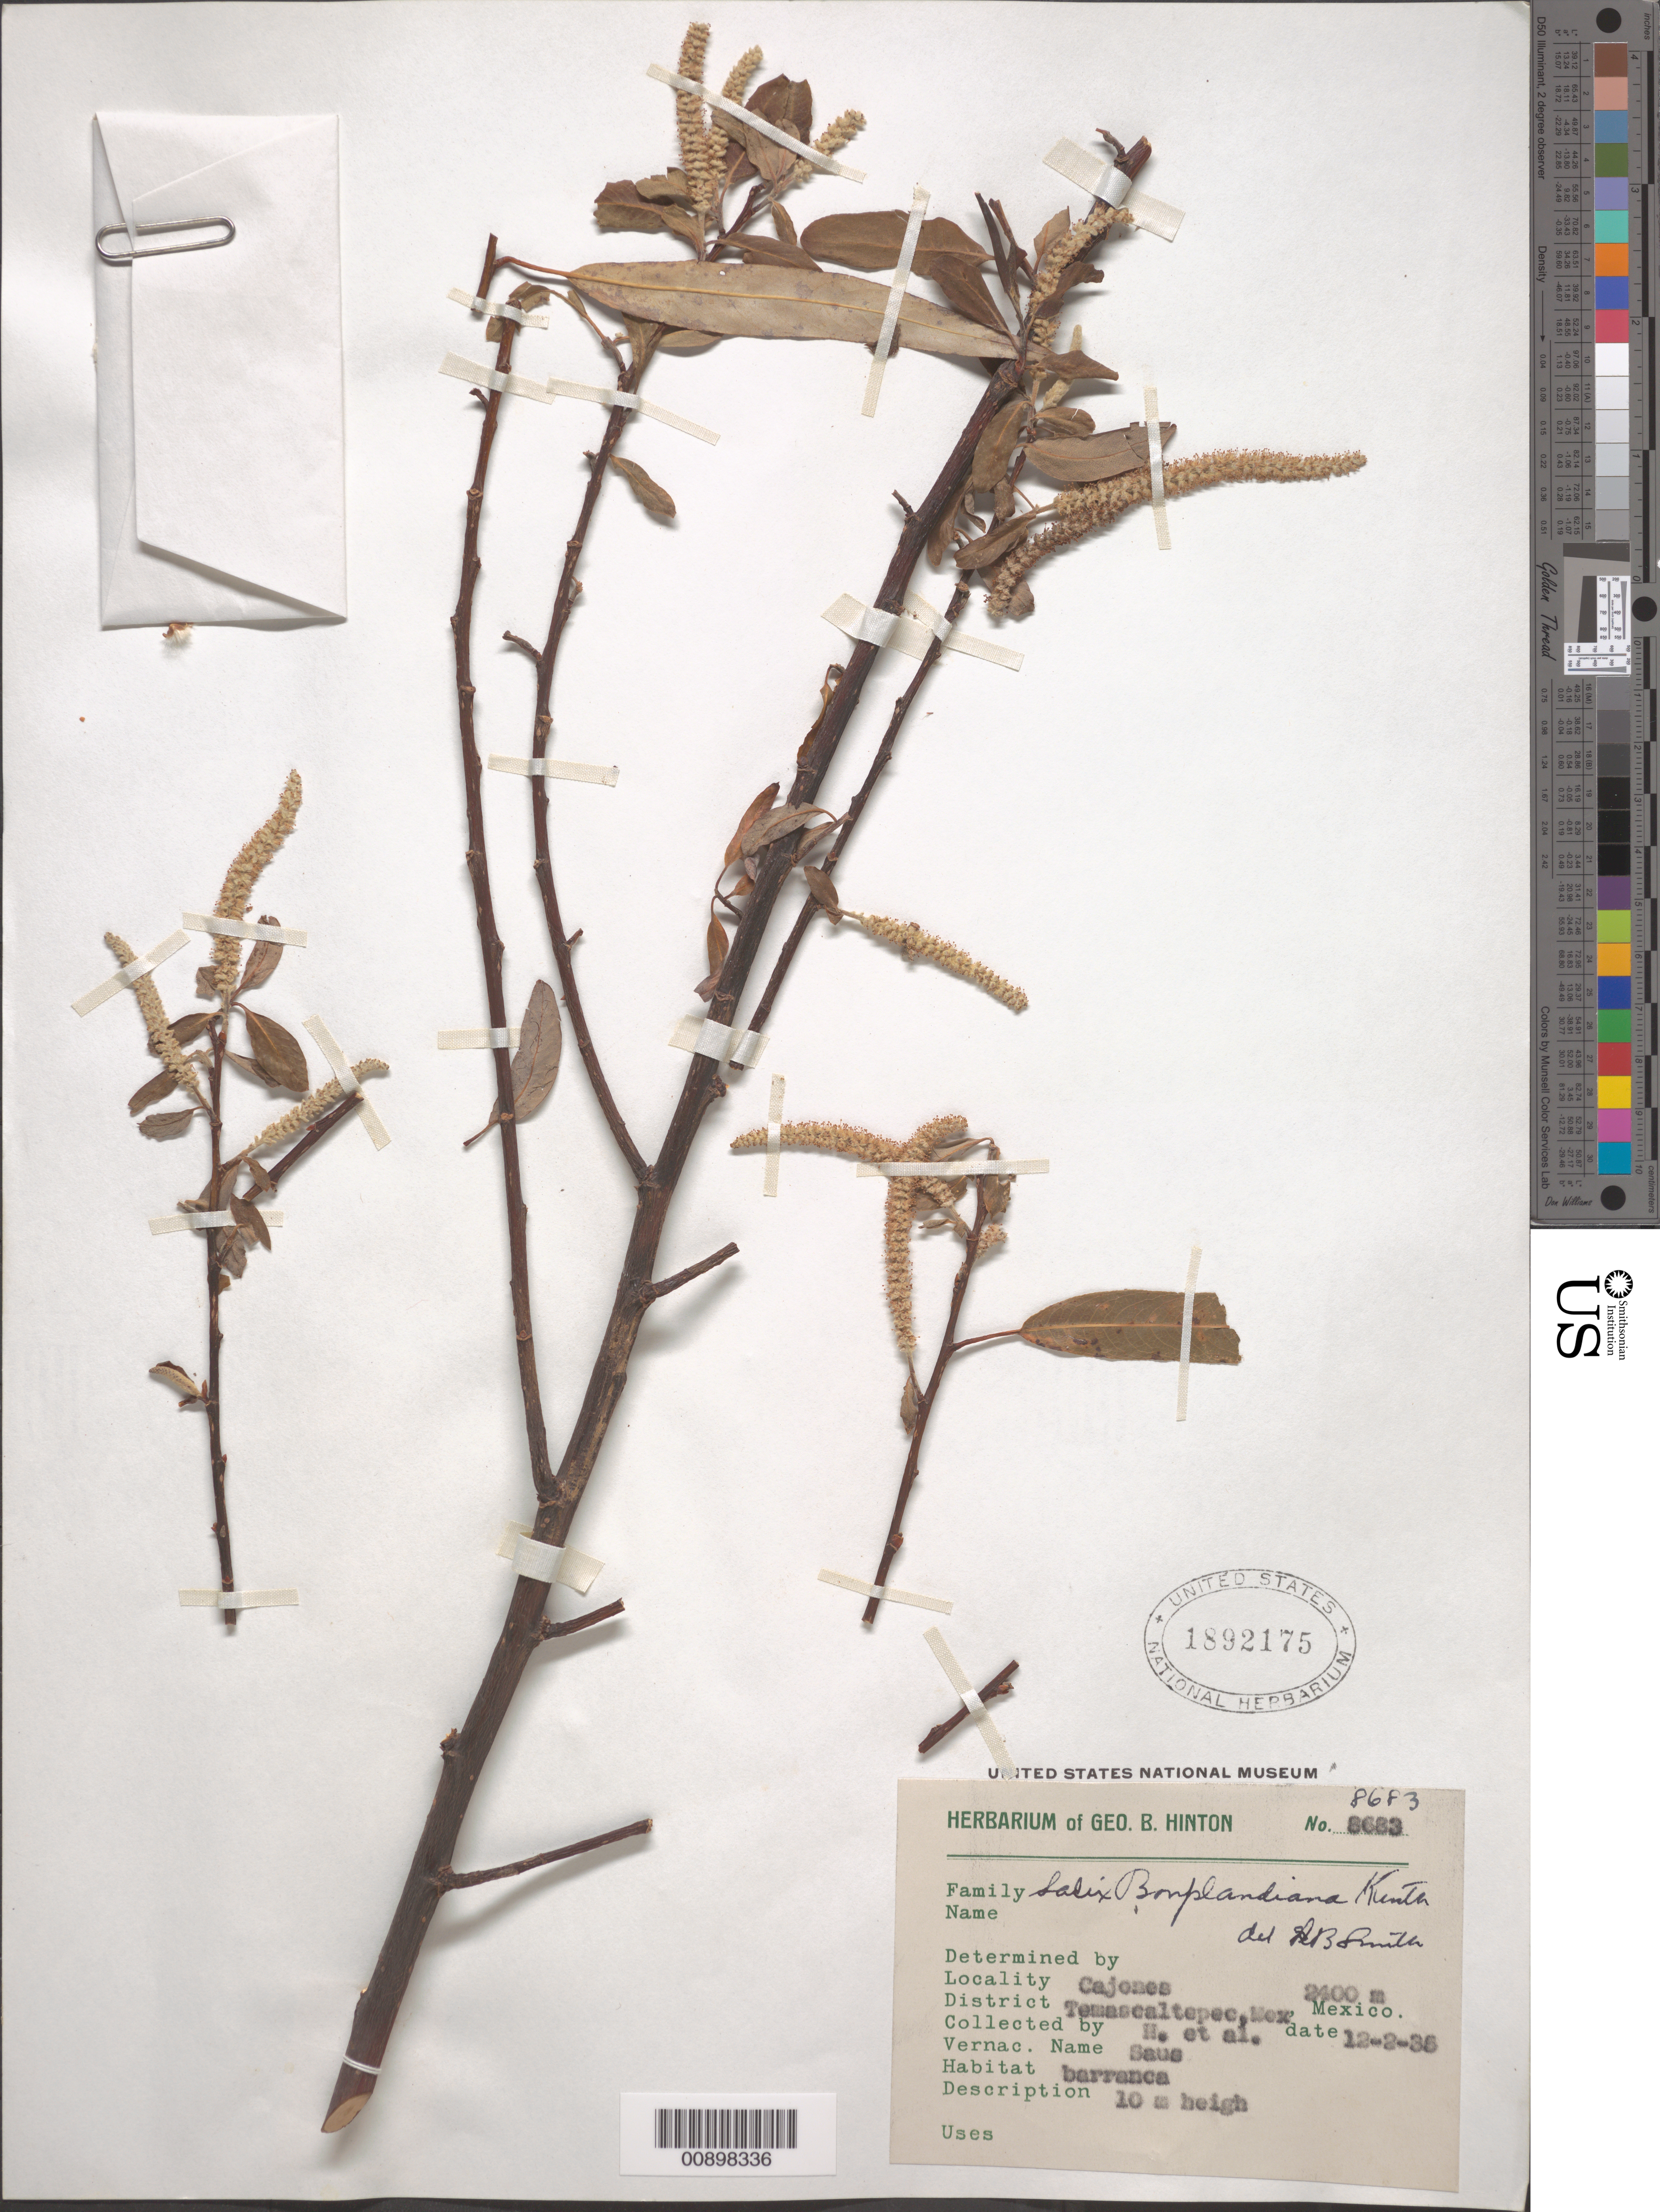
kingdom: Plantae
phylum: Tracheophyta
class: Magnoliopsida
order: Malpighiales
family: Salicaceae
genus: Salix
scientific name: Salix bonplandiana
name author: Kunth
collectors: G. B. Hinton & et al.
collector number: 8683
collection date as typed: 02 Dec 1936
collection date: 1936-12-02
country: Mexico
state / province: México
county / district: Temascaltepec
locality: Cajones, District of Temascaltepec, State of Mexico.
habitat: Barranca.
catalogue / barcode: US 1892175